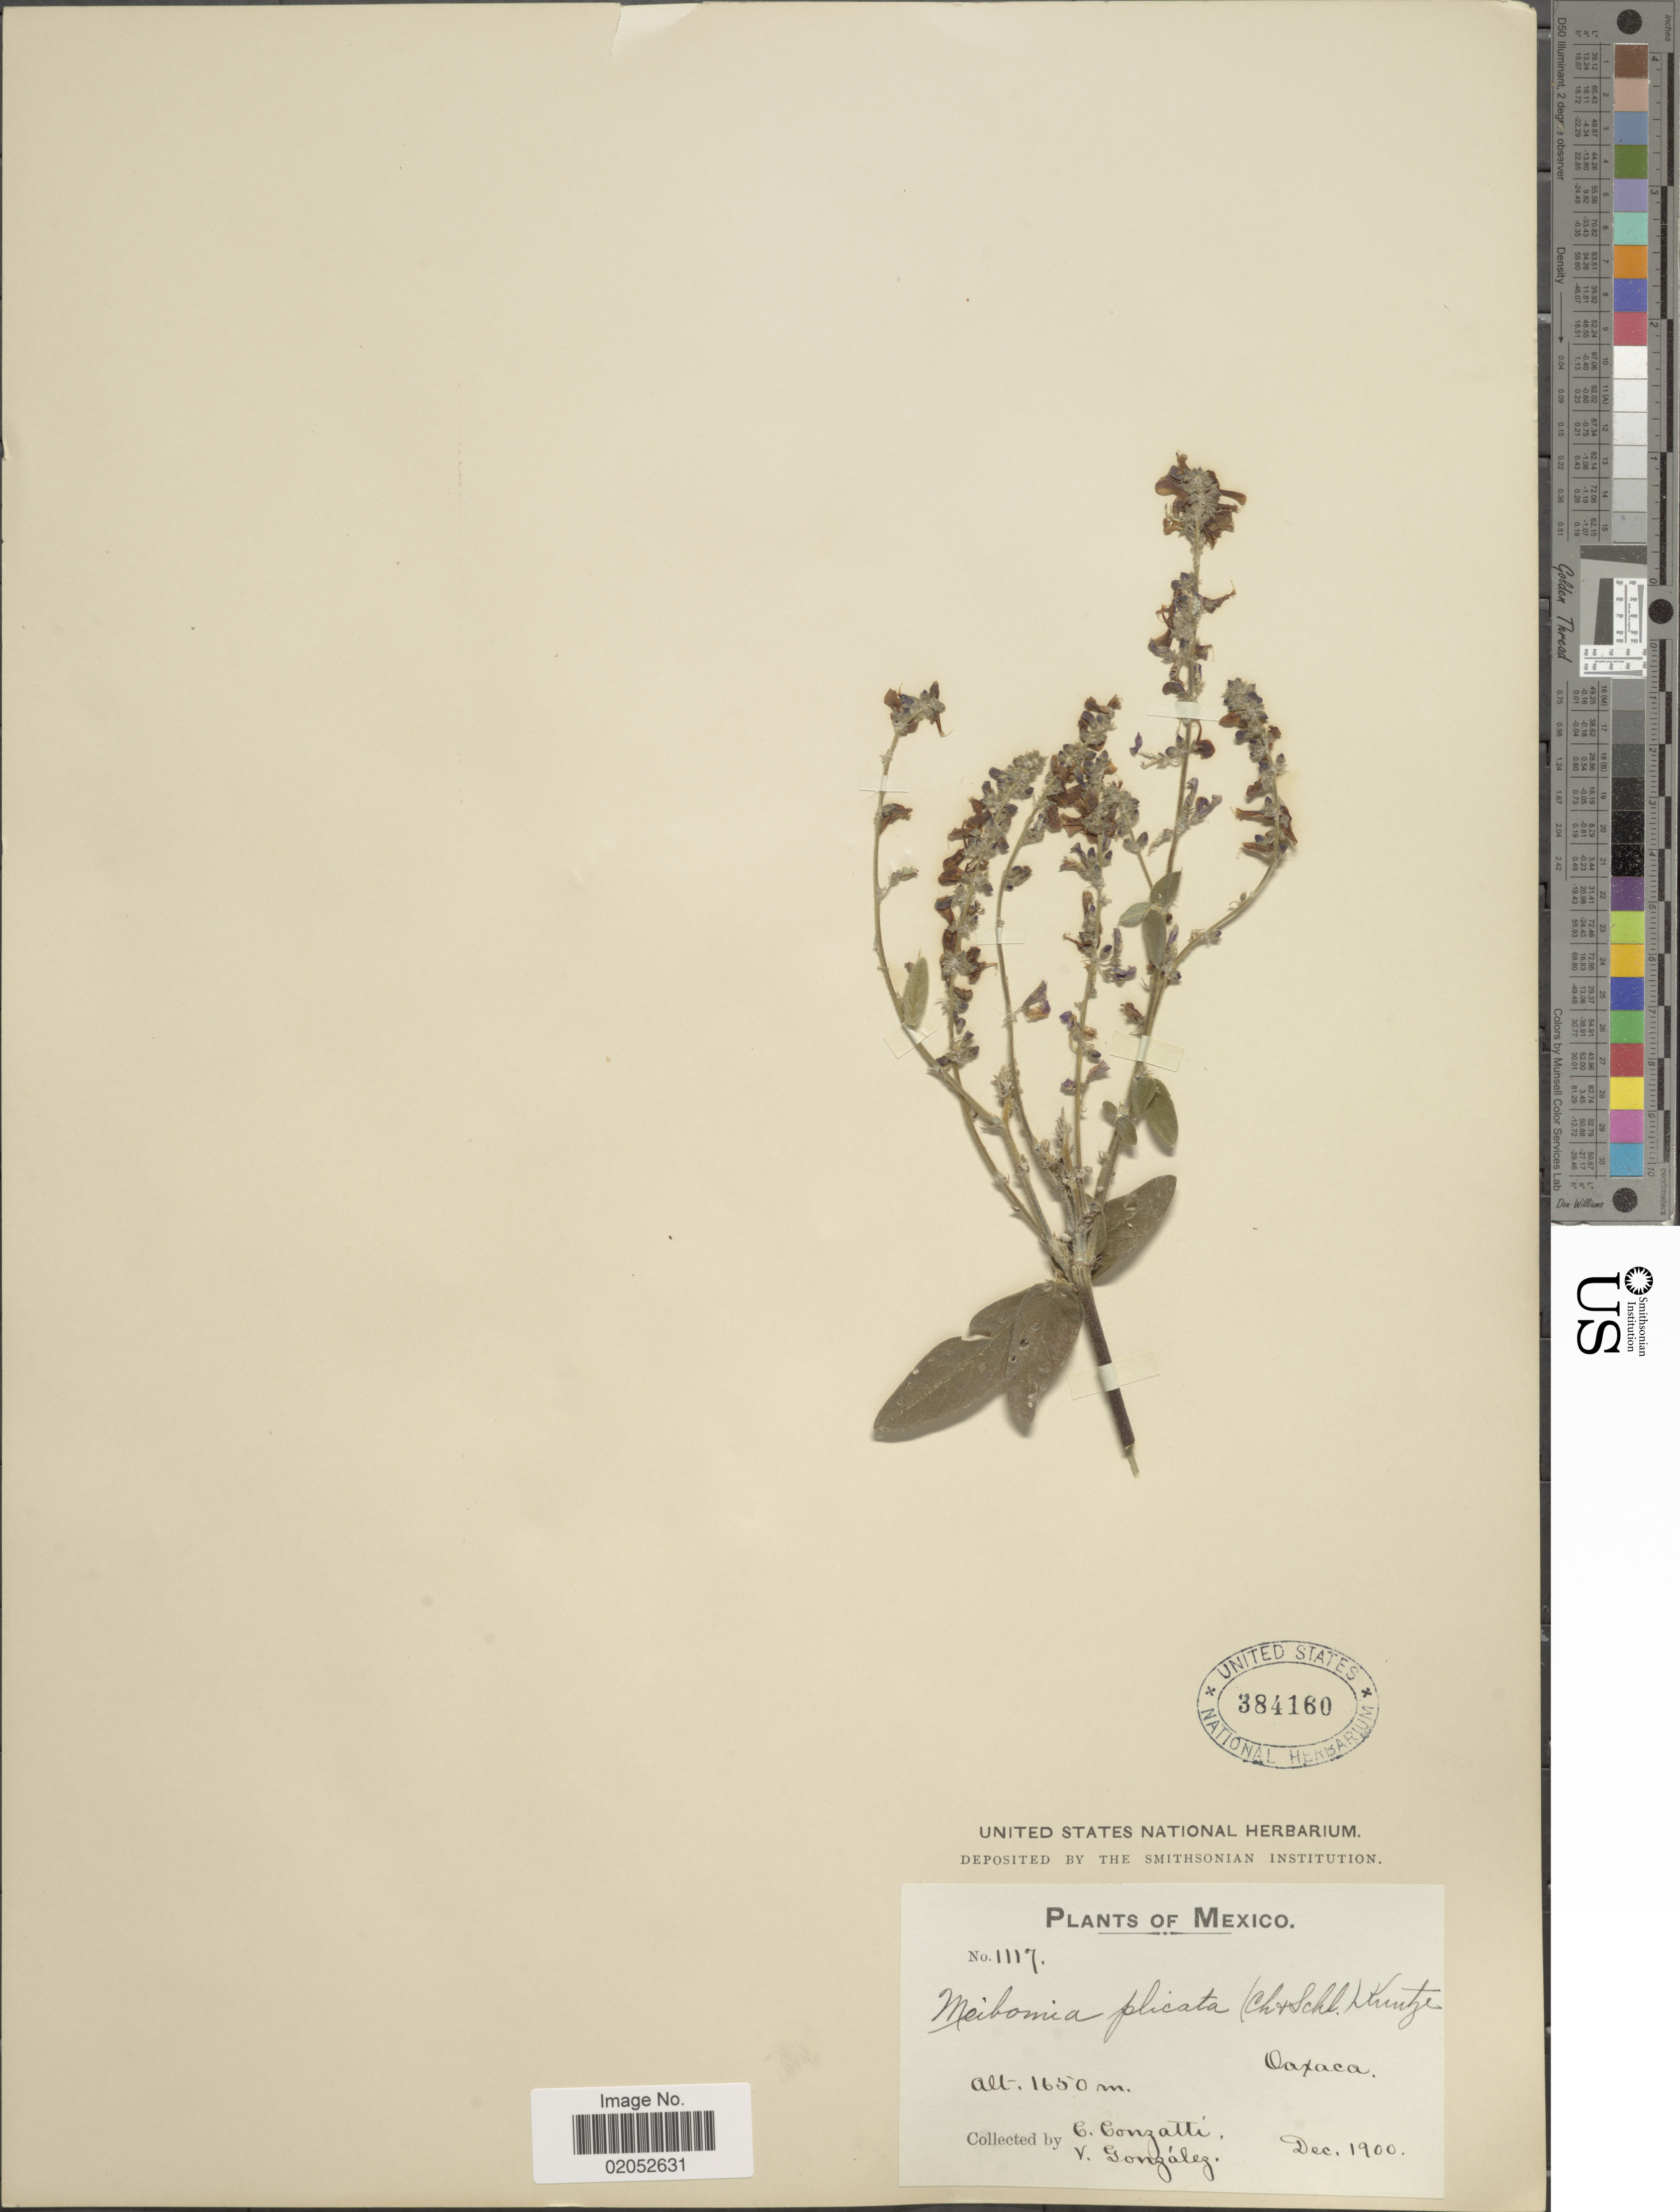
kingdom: Plantae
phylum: Tracheophyta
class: Magnoliopsida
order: Fabales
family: Fabaceae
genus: Desmodium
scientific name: Desmodium plicatum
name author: Schltdl. & Cham.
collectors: C. Conzatti & V. González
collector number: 1117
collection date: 1900-12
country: Mexico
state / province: Oaxaca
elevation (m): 1650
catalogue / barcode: US 384160